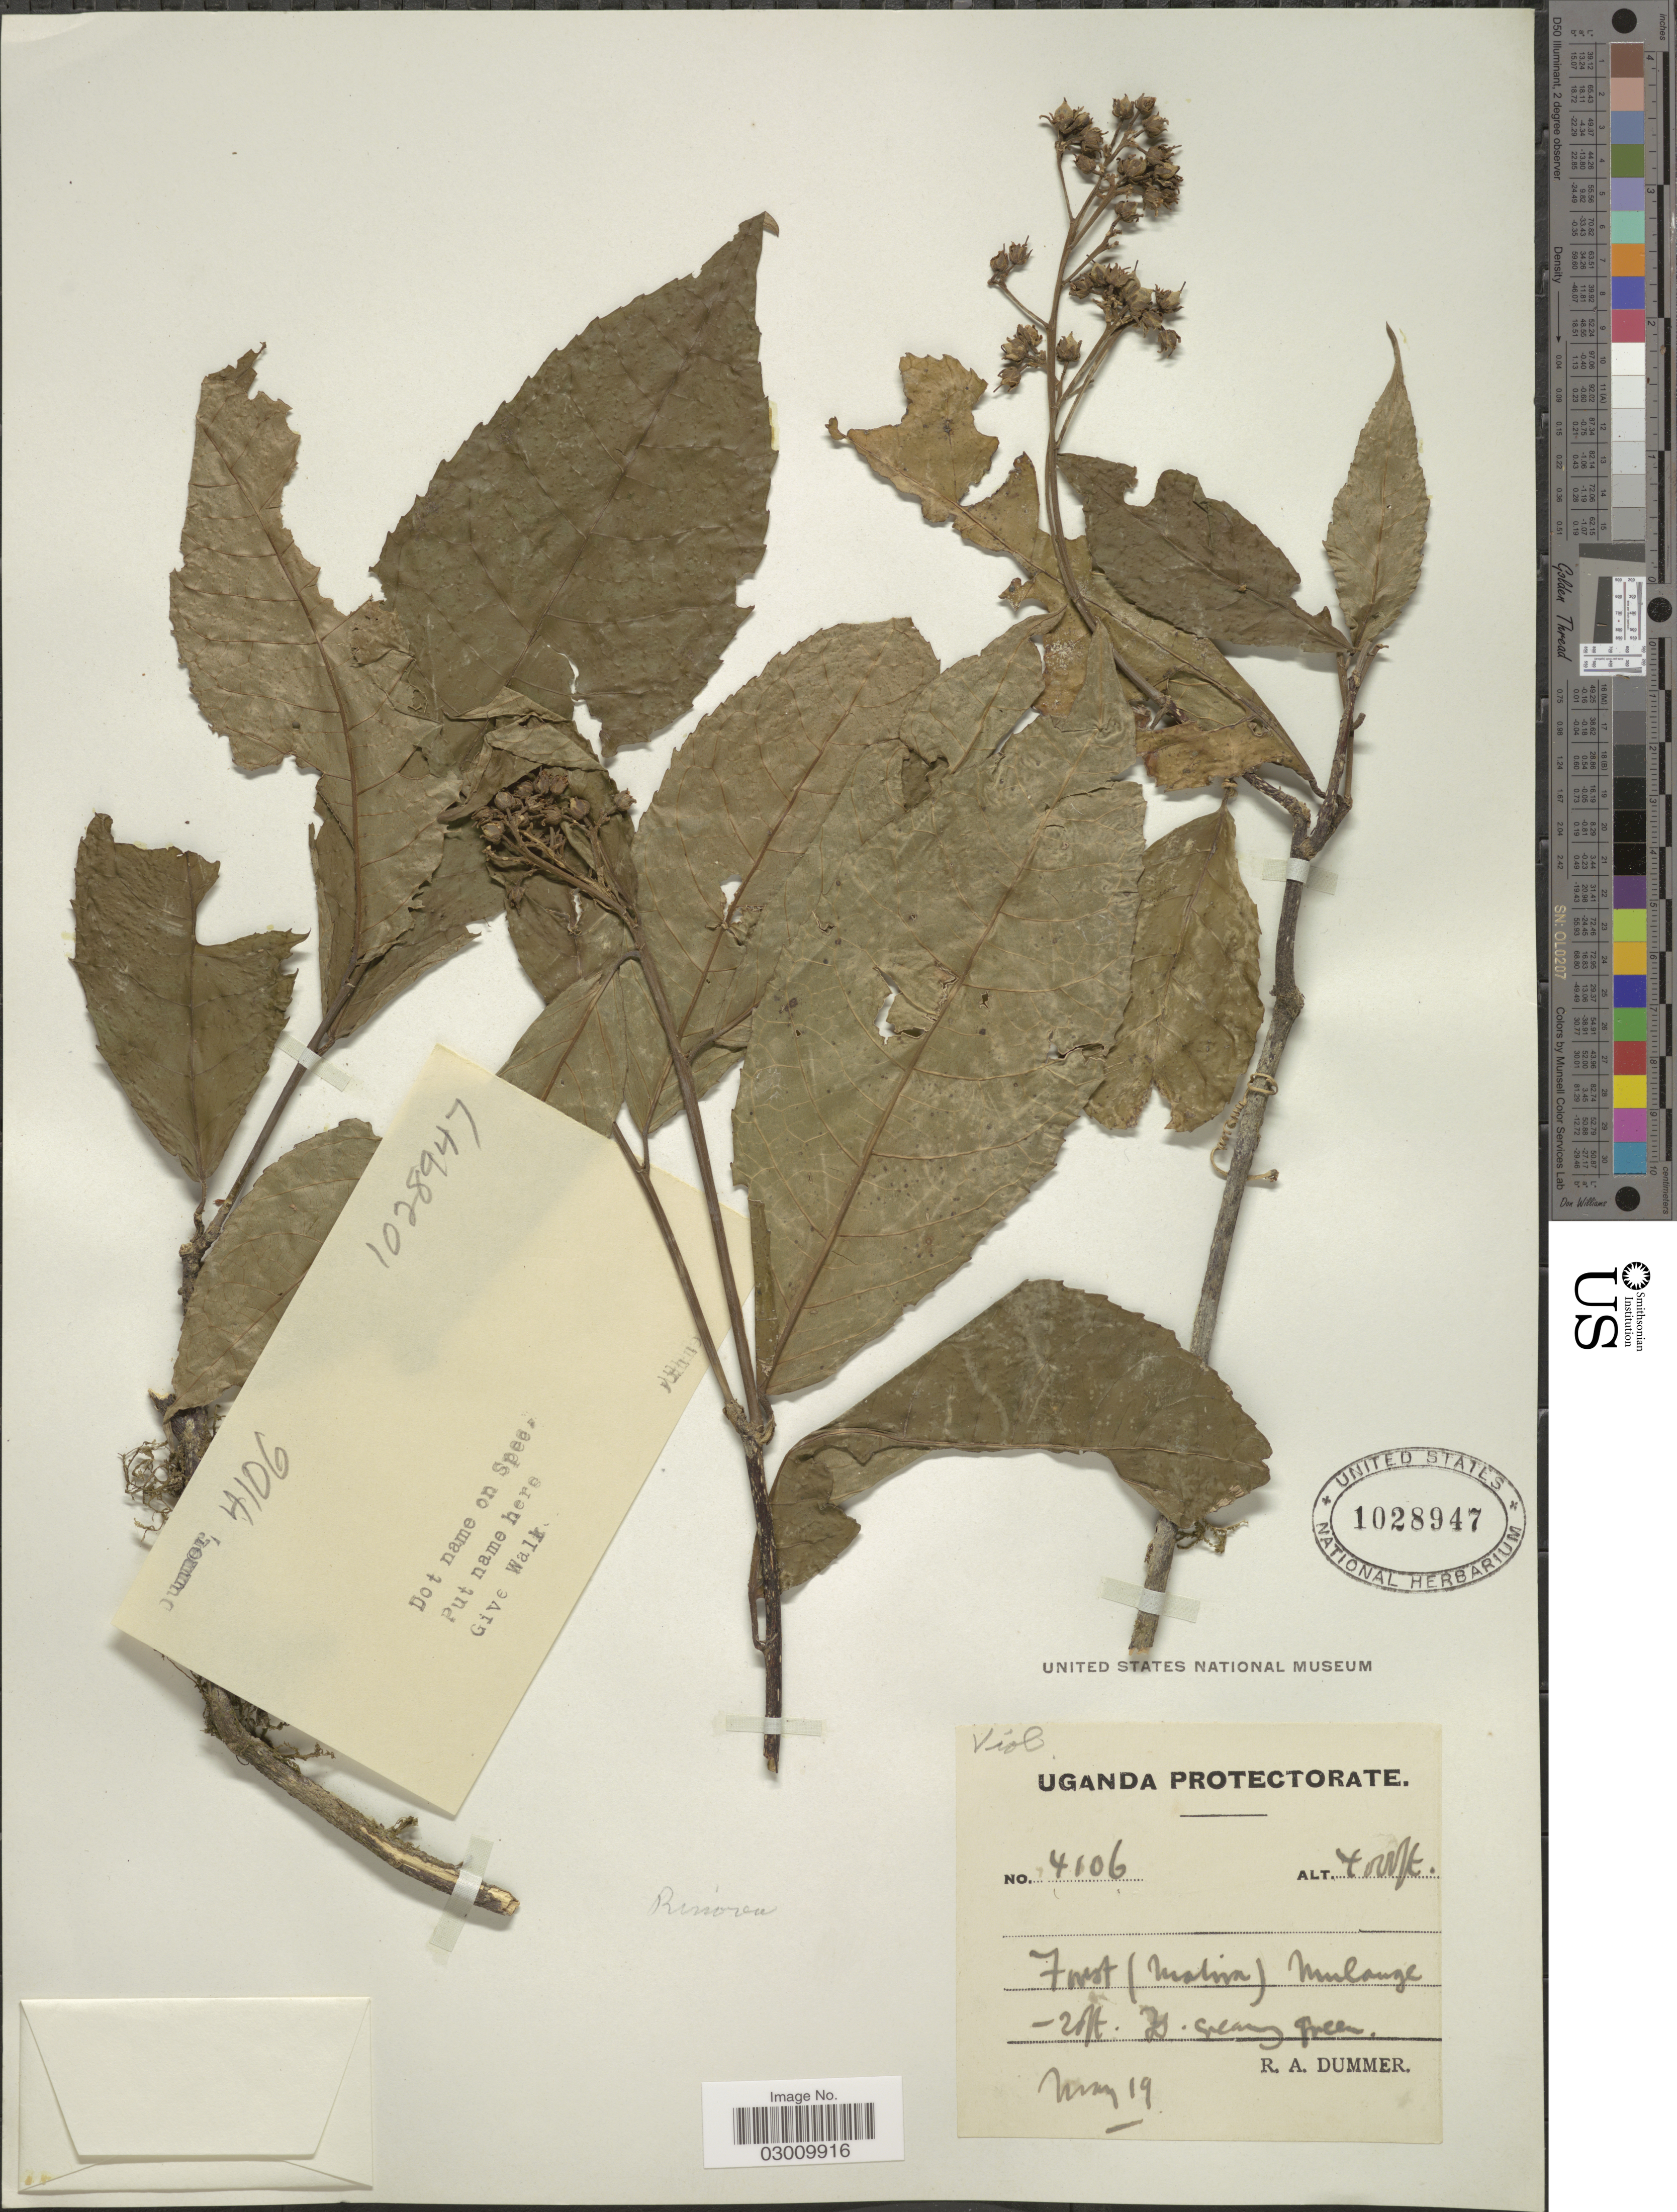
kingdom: Plantae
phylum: Tracheophyta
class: Magnoliopsida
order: Malpighiales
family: Violaceae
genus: Rinorea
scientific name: Rinorea sp.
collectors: R. Dümmer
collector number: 4106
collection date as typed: Transcribed d/m/y: /5/19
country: Uganda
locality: Uganda Protectorate. Forest (Maliva) Mulange.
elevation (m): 1219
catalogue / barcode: US 1028947